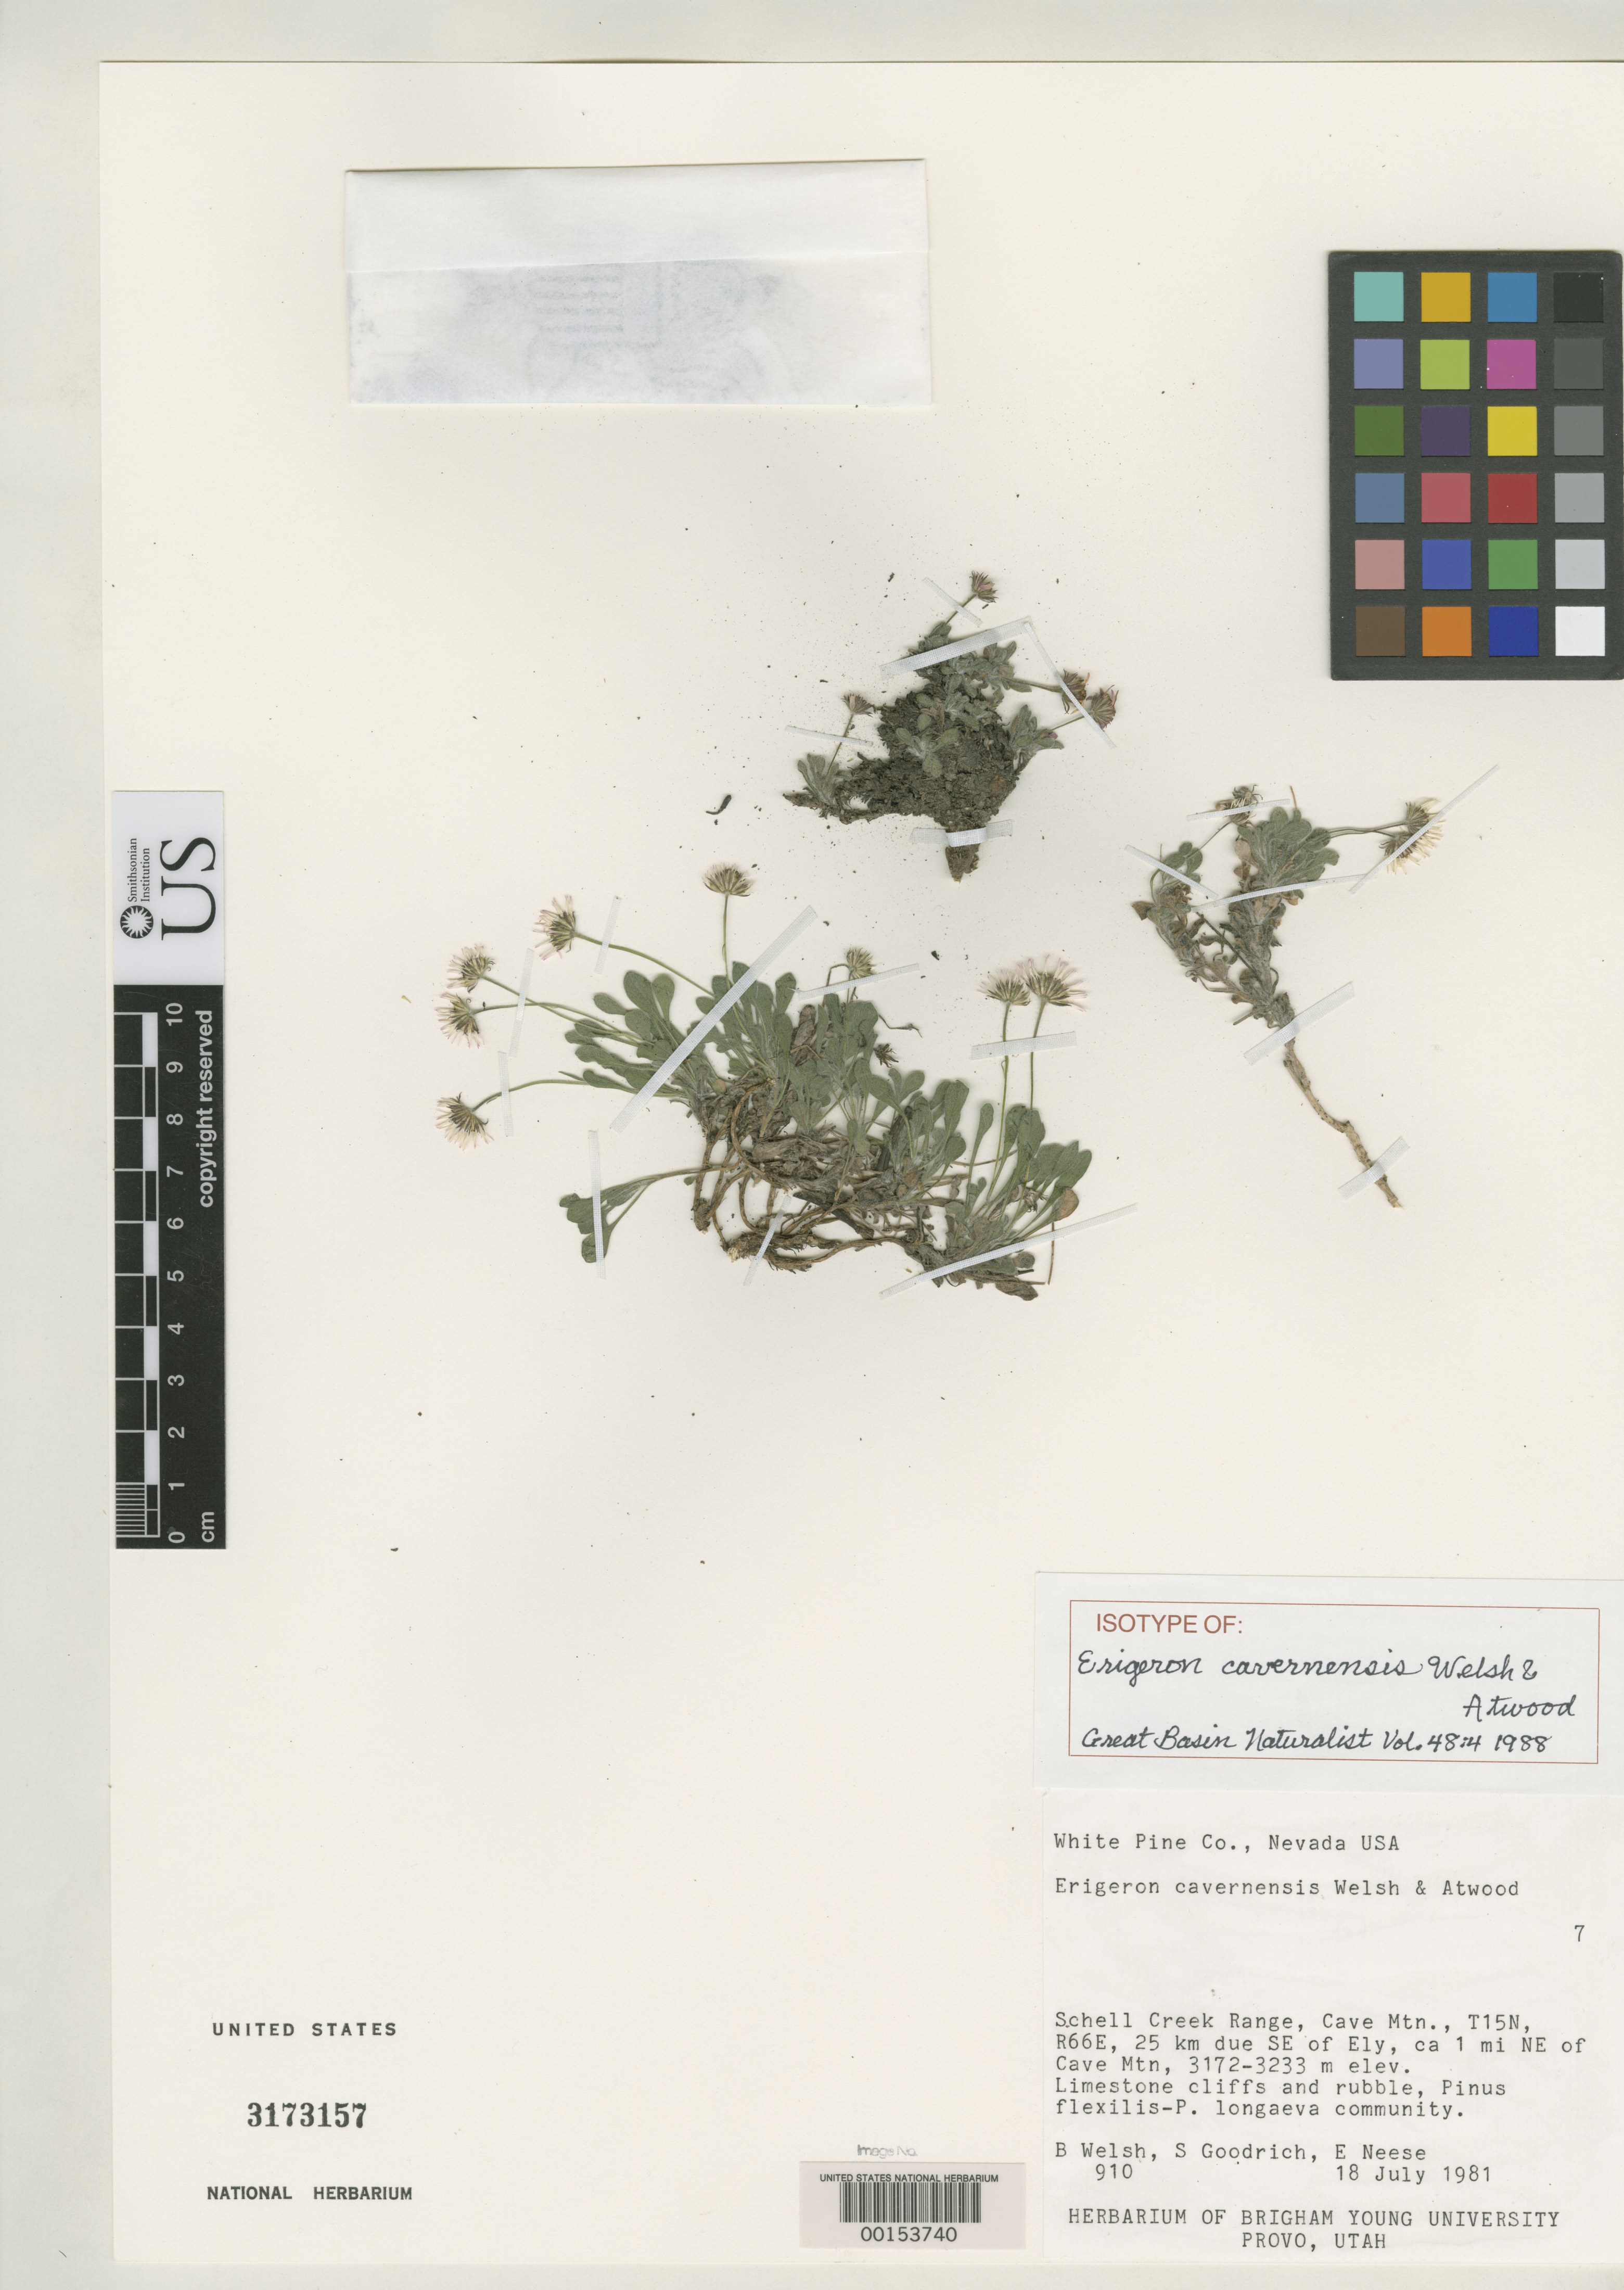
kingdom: Plantae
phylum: Tracheophyta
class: Magnoliopsida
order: Asterales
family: Asteraceae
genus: Erigeron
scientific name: Erigeron cavernensis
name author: S.L. Welsh & Atwood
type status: Isotype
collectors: B. T. Welsh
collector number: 910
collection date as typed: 18 Jul 1981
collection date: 1981-07-18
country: United States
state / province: Nevada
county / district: White Pine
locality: Schell Creek Range, ca. 1 mi NE of Cave Mountain, 25 km SE of Ely.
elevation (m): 3172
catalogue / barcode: US 3173157